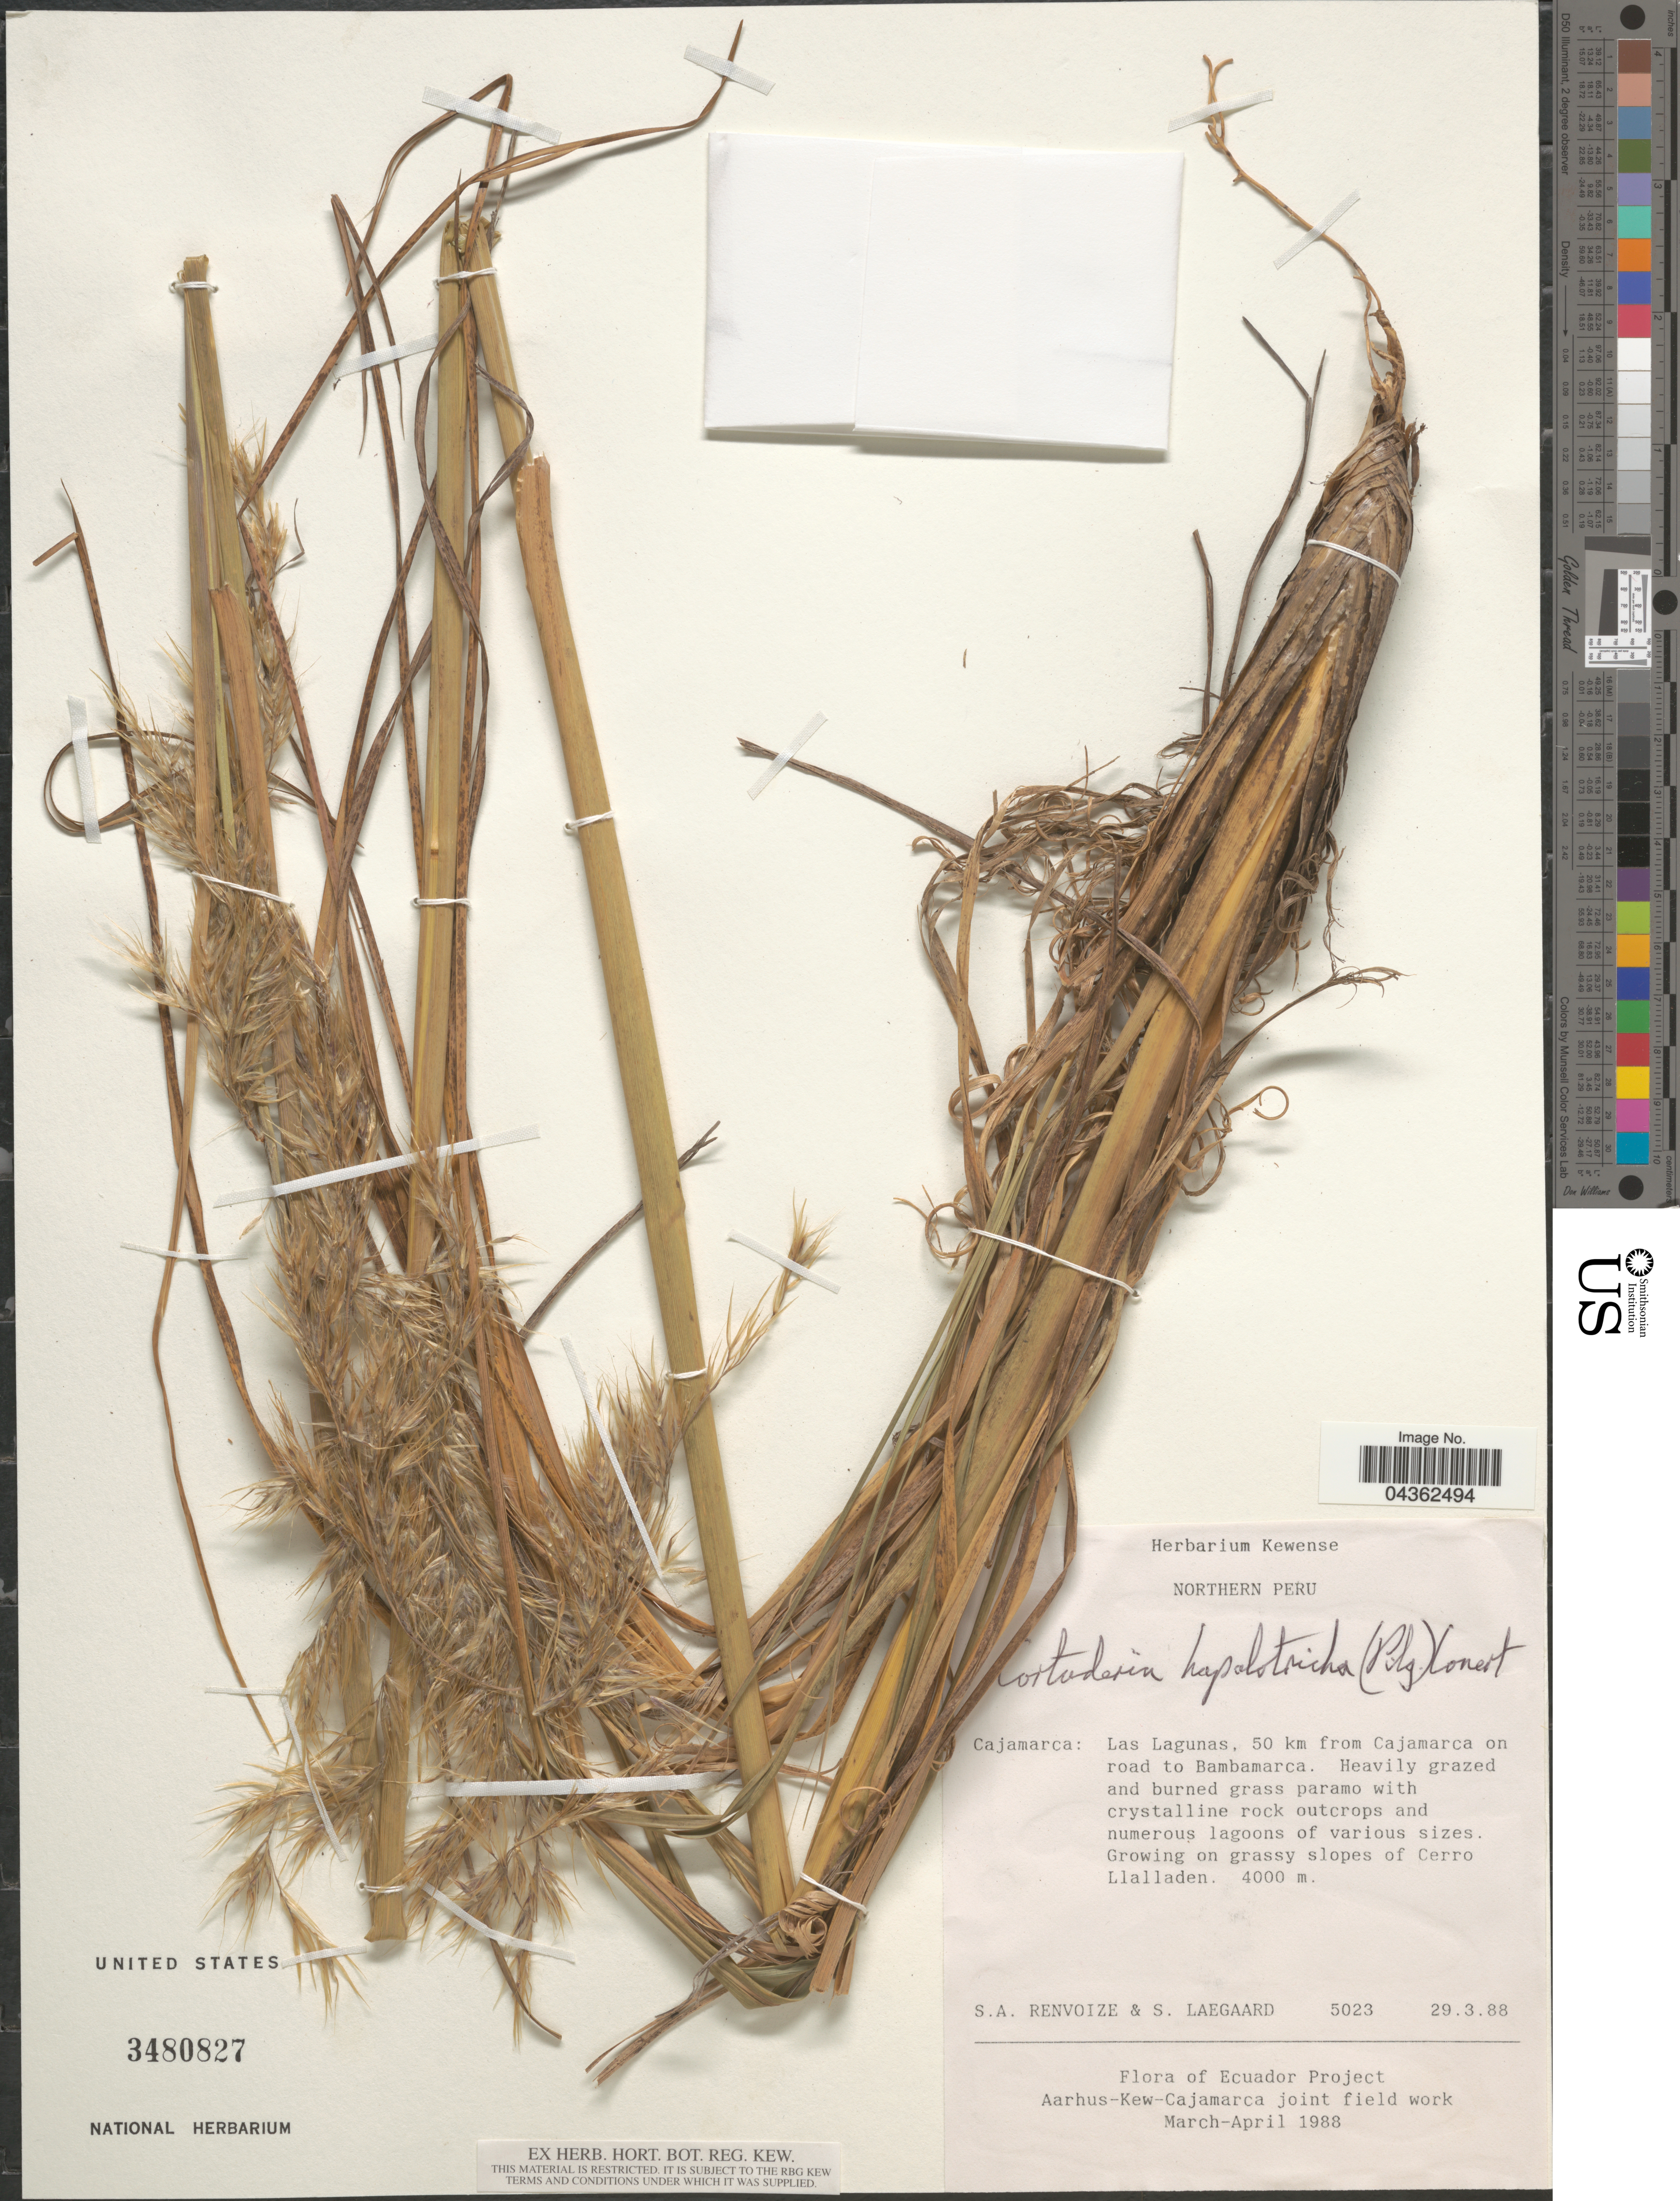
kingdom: Plantae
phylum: Tracheophyta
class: Liliopsida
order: Poales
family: Poaceae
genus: Cortaderia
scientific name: Cortaderia hapalotricha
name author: (Pilg.) Conert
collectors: S. A. Renvoize & S. Lægaard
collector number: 5023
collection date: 1988-03-29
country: Peru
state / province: Cajamarca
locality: Northern Peru. Las Lagunas, 50 km from Cajamarca on road to Bambamarca.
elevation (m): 4000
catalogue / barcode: US 3480827